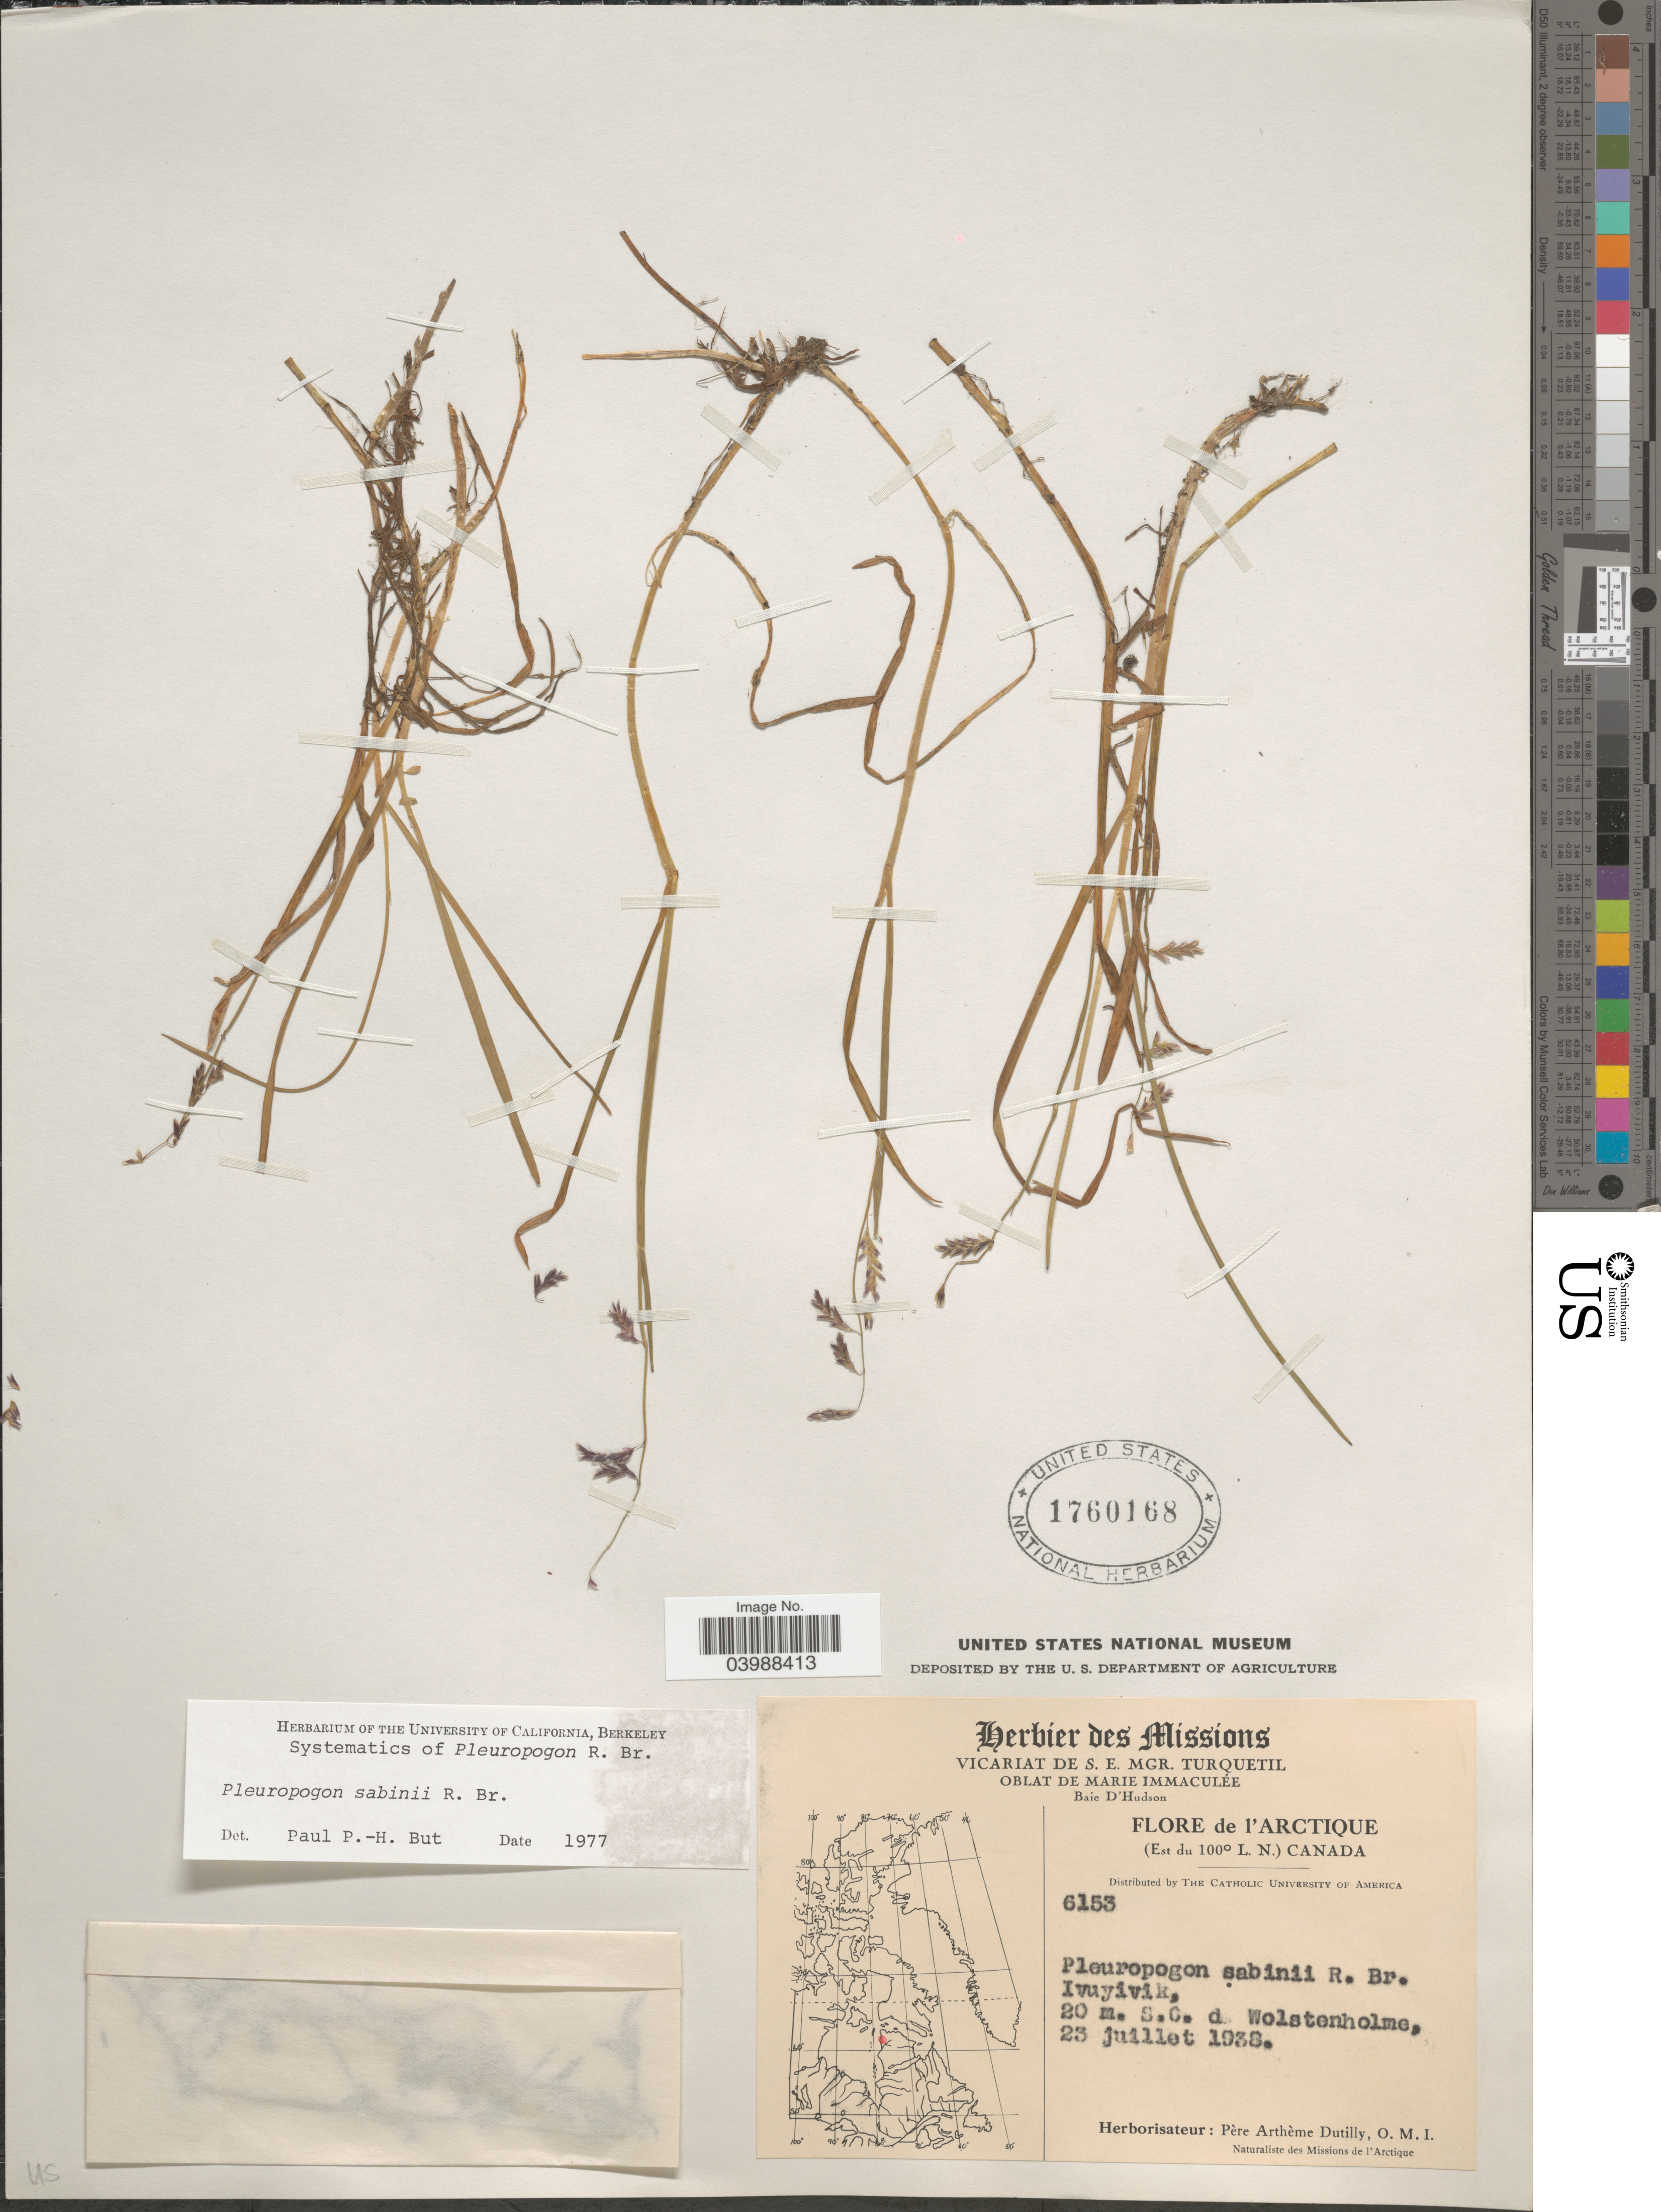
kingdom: Plantae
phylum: Tracheophyta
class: Liliopsida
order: Poales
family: Poaceae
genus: Pleuropogon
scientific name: Pleuropogon sabinei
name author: R. Br.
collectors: P. Dutilly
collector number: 6153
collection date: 1938-07-23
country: Canada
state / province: Quebec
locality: L'Arctique. Ivuyivik, 20 m. de S.O. Wolstenholme.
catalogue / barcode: US 1760168